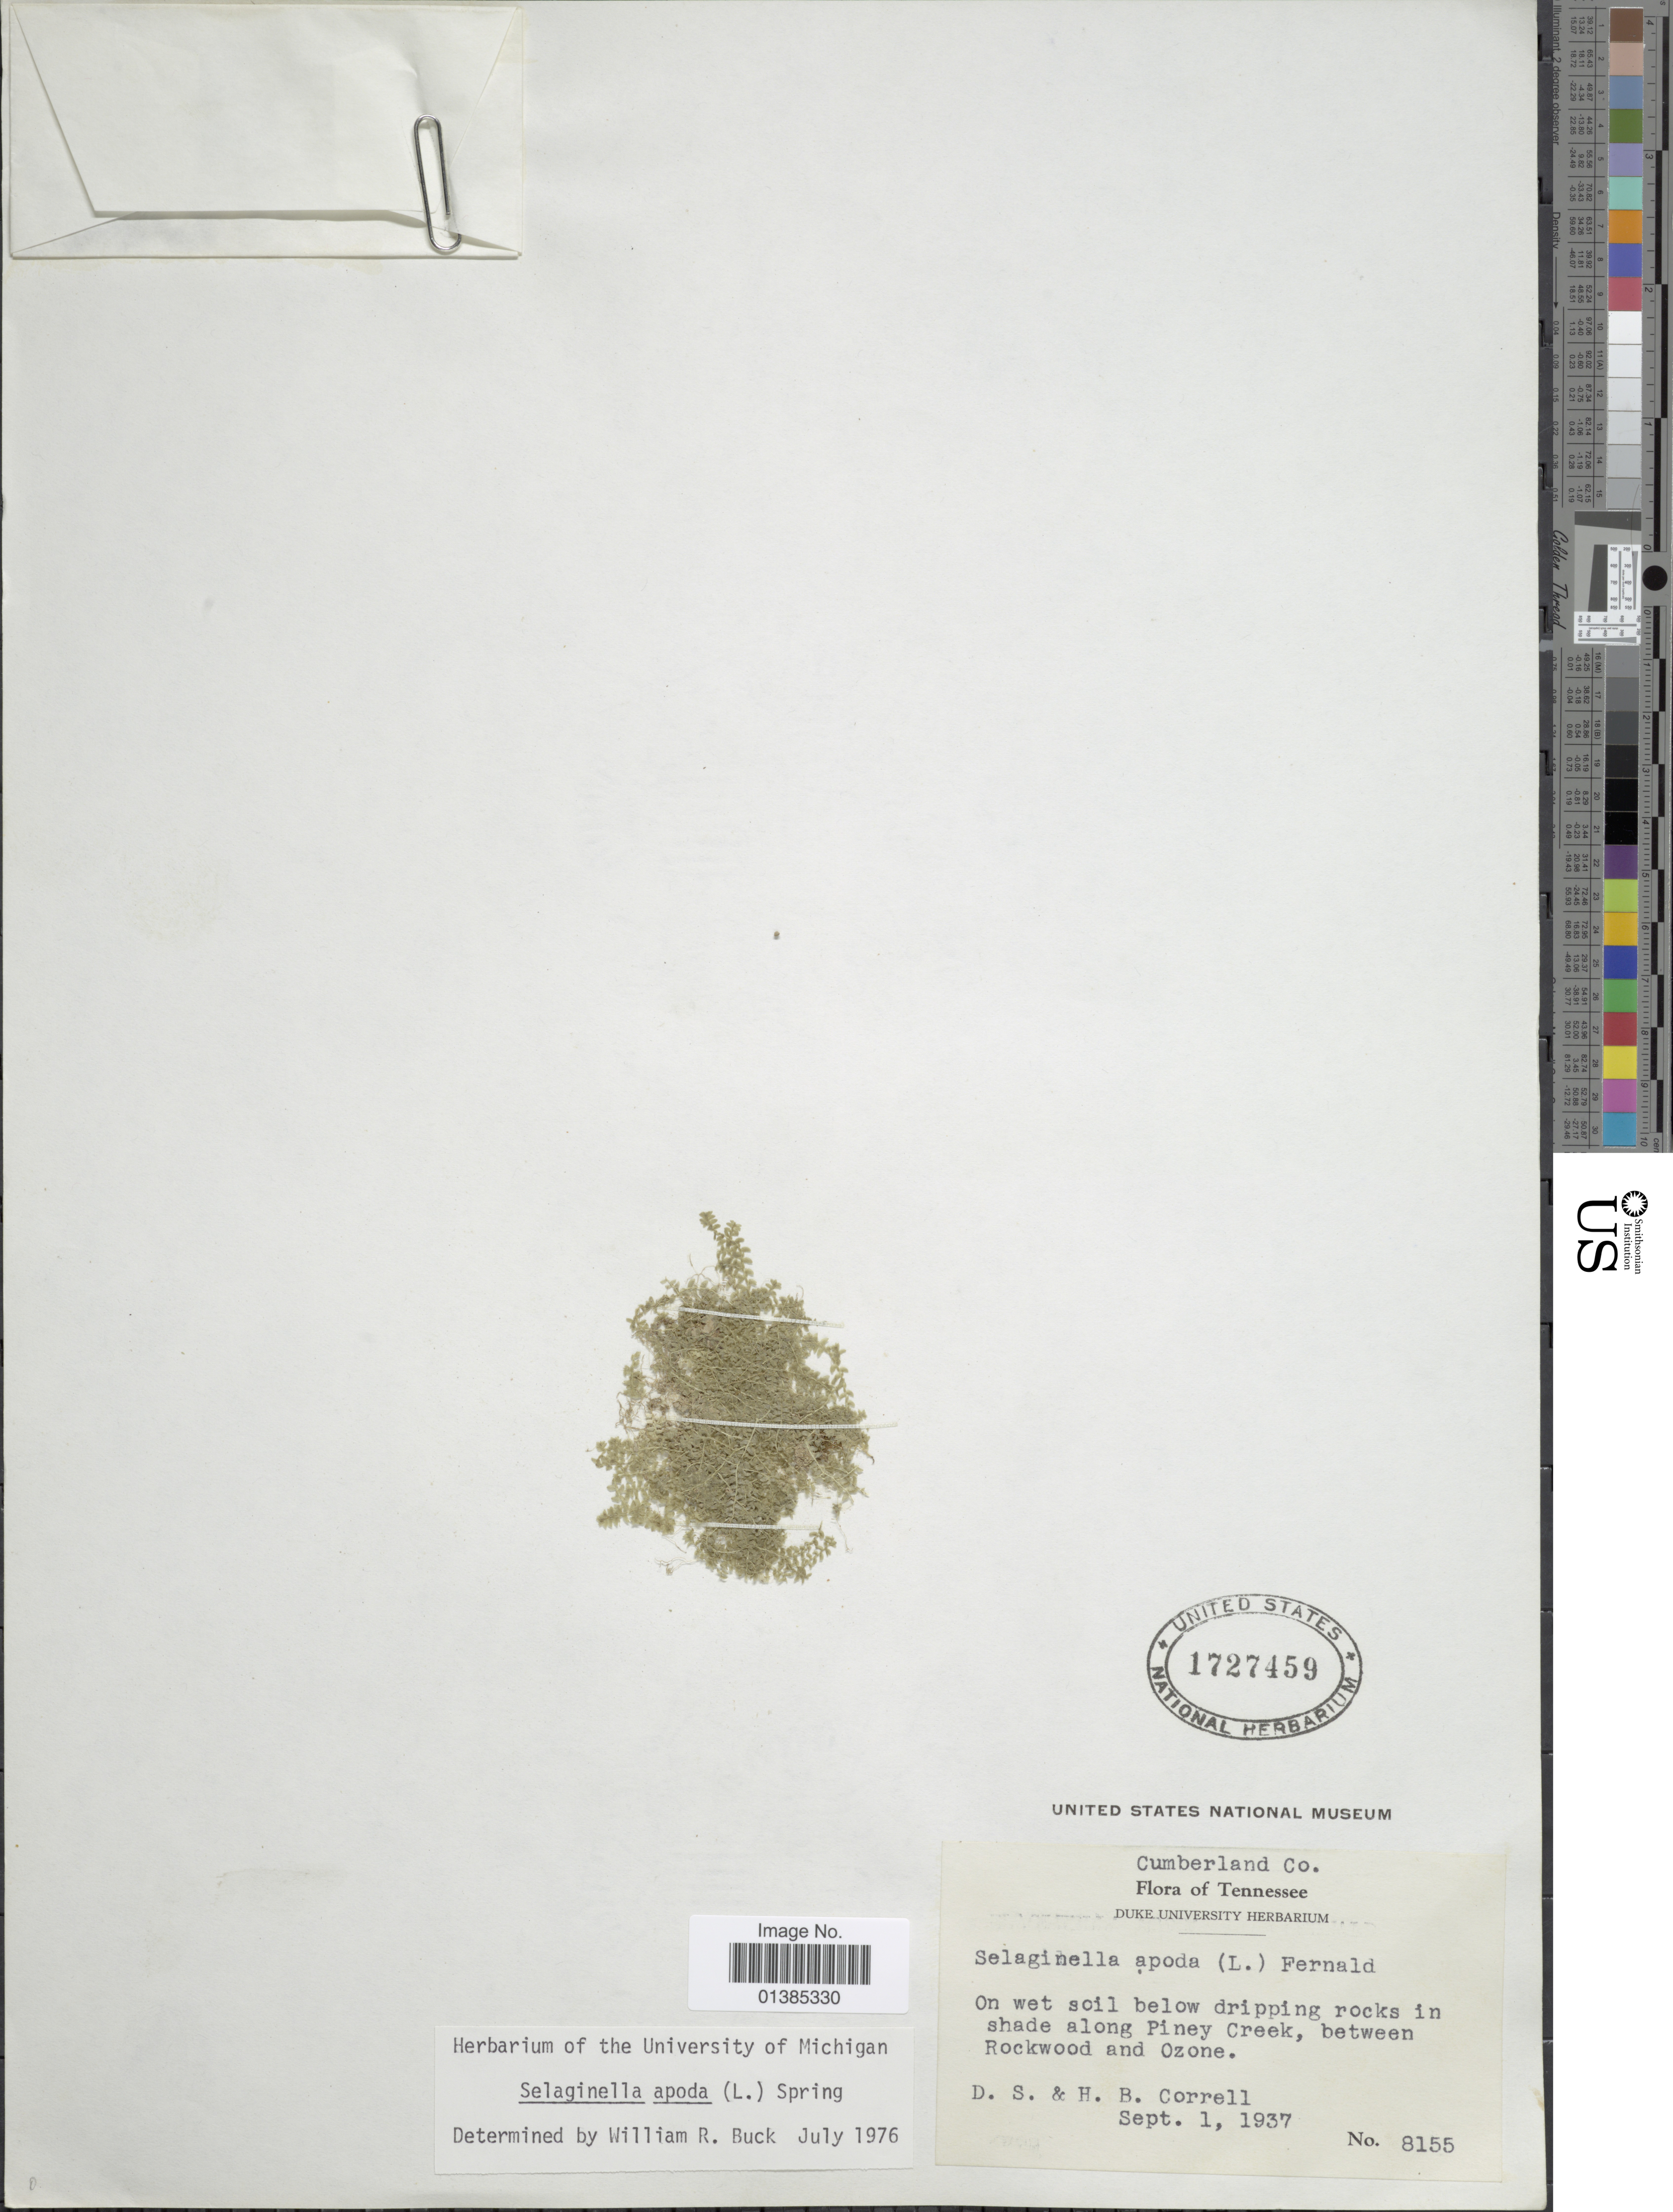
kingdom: Plantae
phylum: Tracheophyta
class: Lycopodiopsida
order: Selaginellales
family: Selaginellaceae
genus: Selaginella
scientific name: Selaginella apus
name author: Spring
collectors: D. S. Correll & H. Correll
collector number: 8155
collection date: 1937-09-01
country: United States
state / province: Tennessee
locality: Cumberland Co. On wet soil below dripping rocks in shade along Piney Creek, between Rockwood and Ozone.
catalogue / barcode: US 1727459